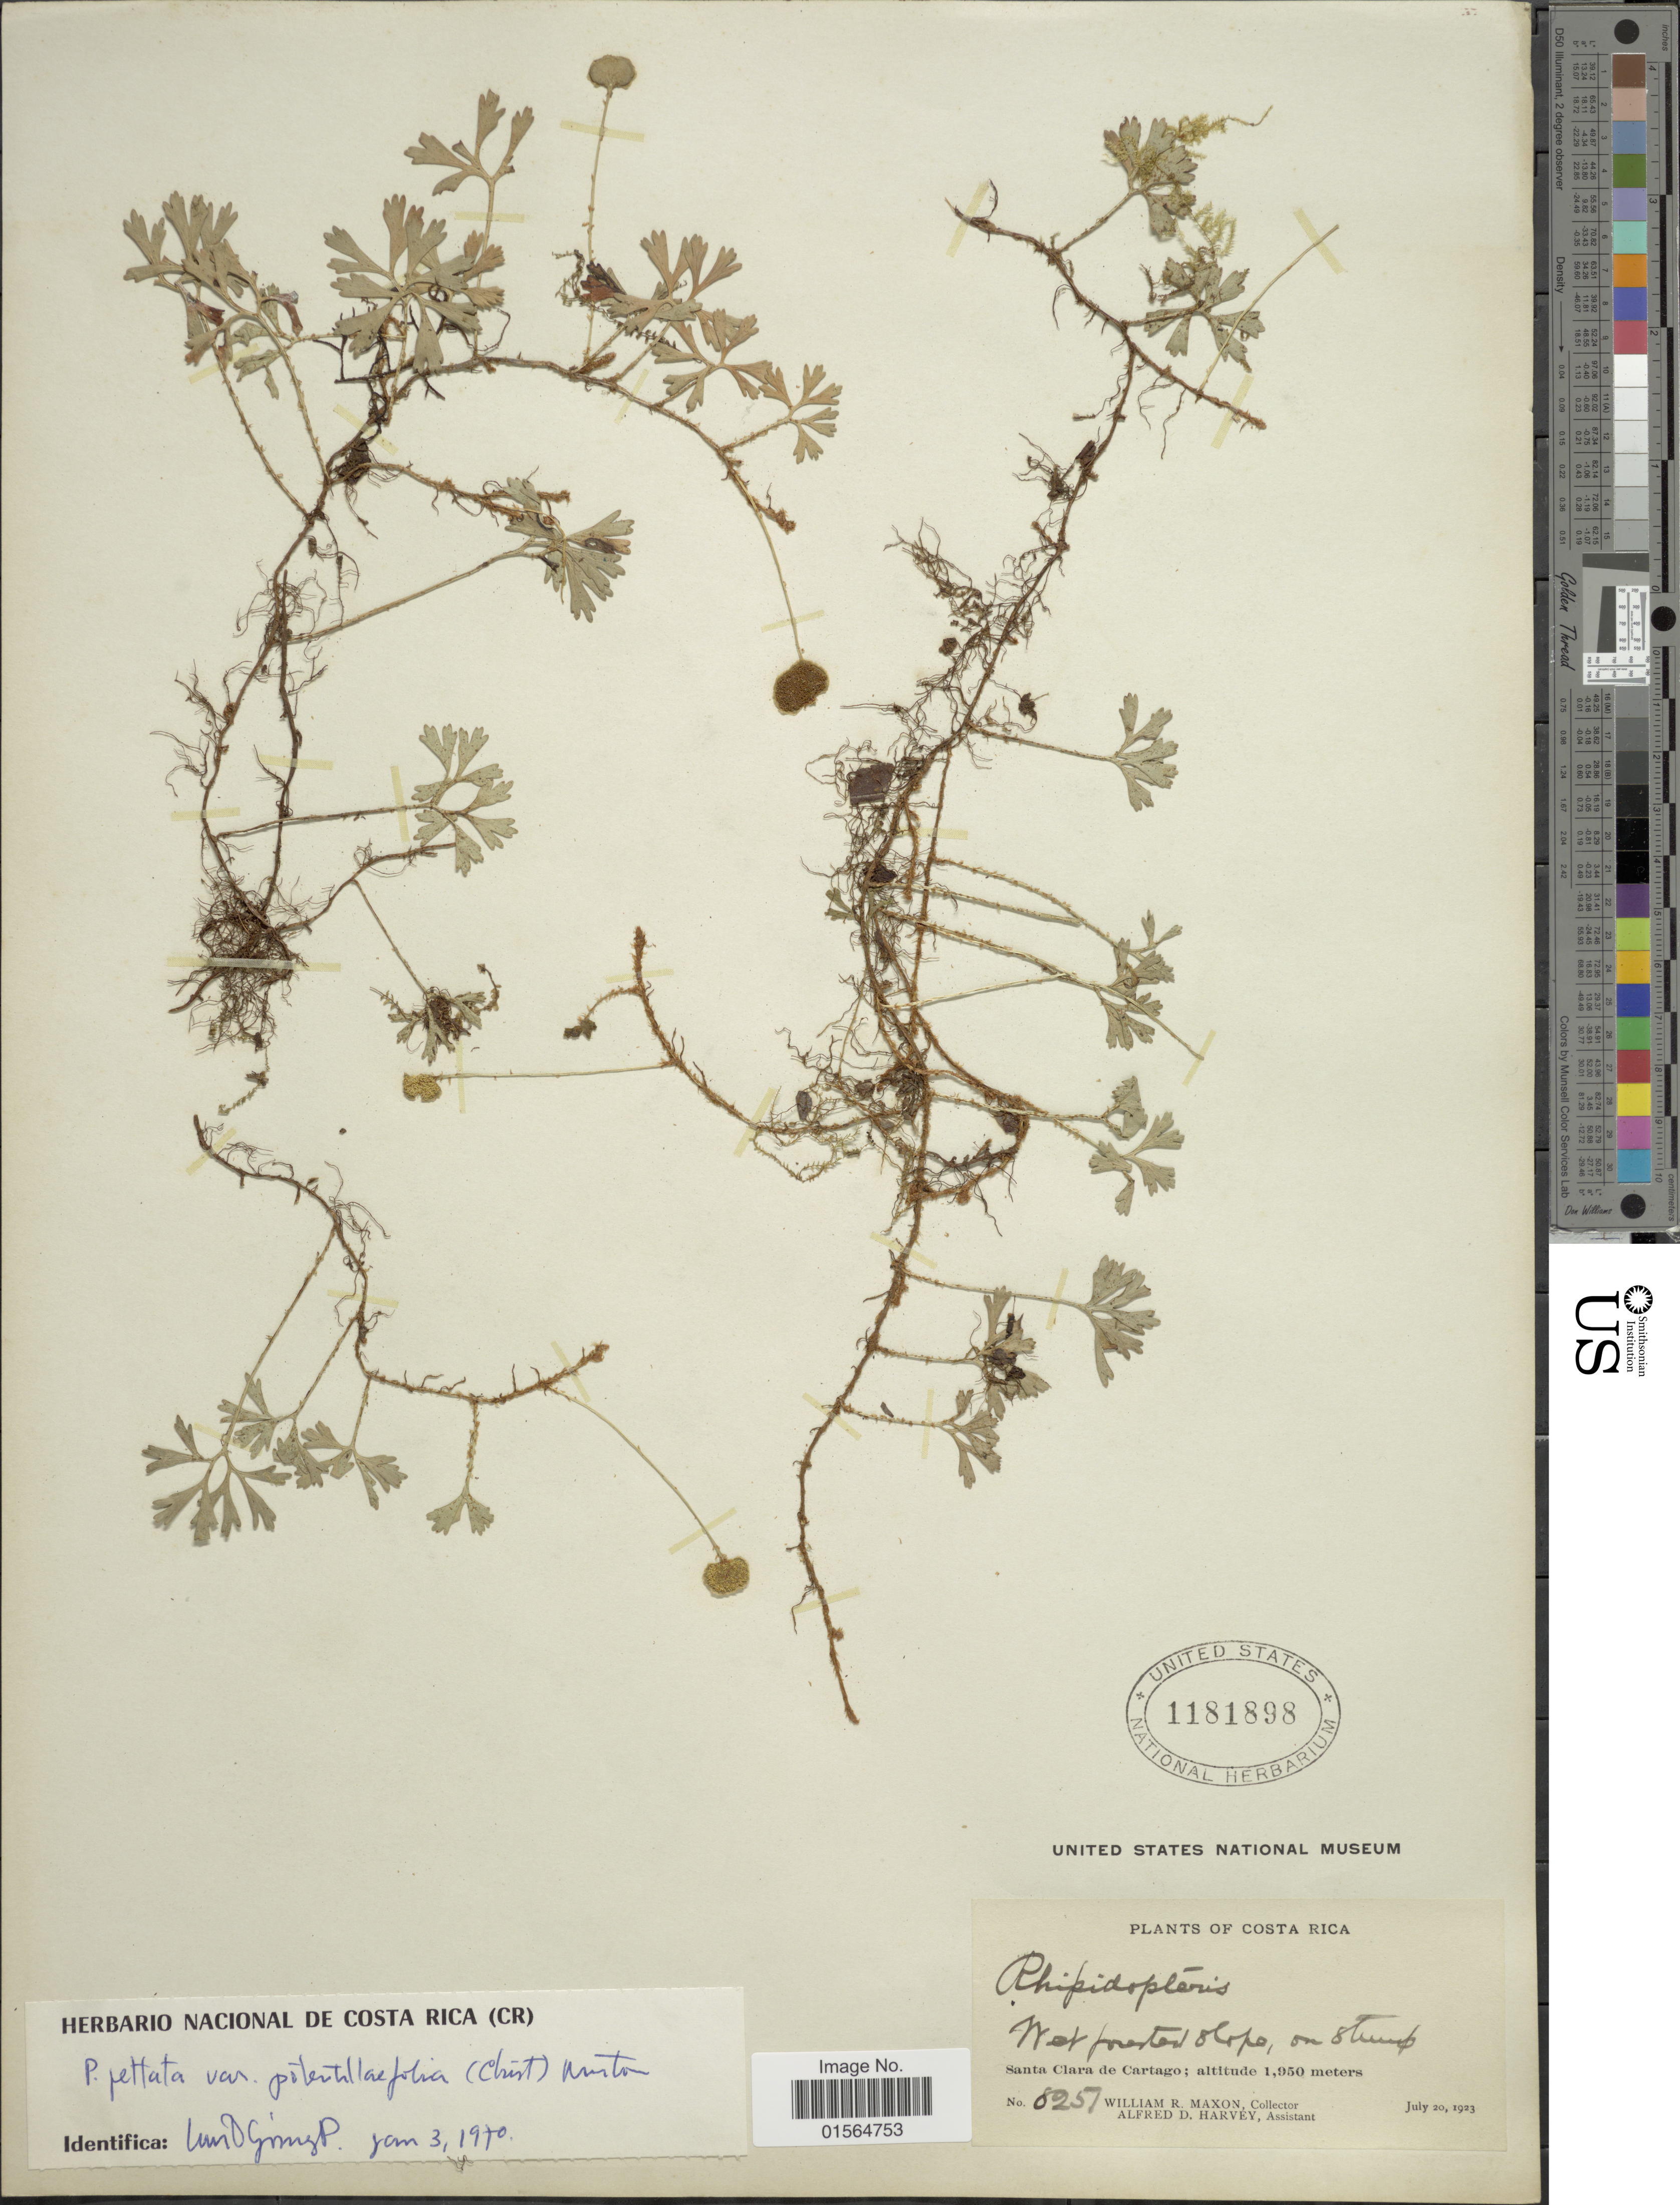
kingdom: Plantae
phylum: Tracheophyta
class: Polypodiopsida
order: Polypodiales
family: Dryopteridaceae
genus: Elaphoglossum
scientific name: Elaphoglossum peltatum f. potentillifolium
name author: (Christ) Mickel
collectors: W. R. Maxon & A. D. Harvey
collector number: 8251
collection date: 1923-07-20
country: Costa Rica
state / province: Cartago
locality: Santa Clara de Cartago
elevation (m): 1950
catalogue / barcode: US 1181898